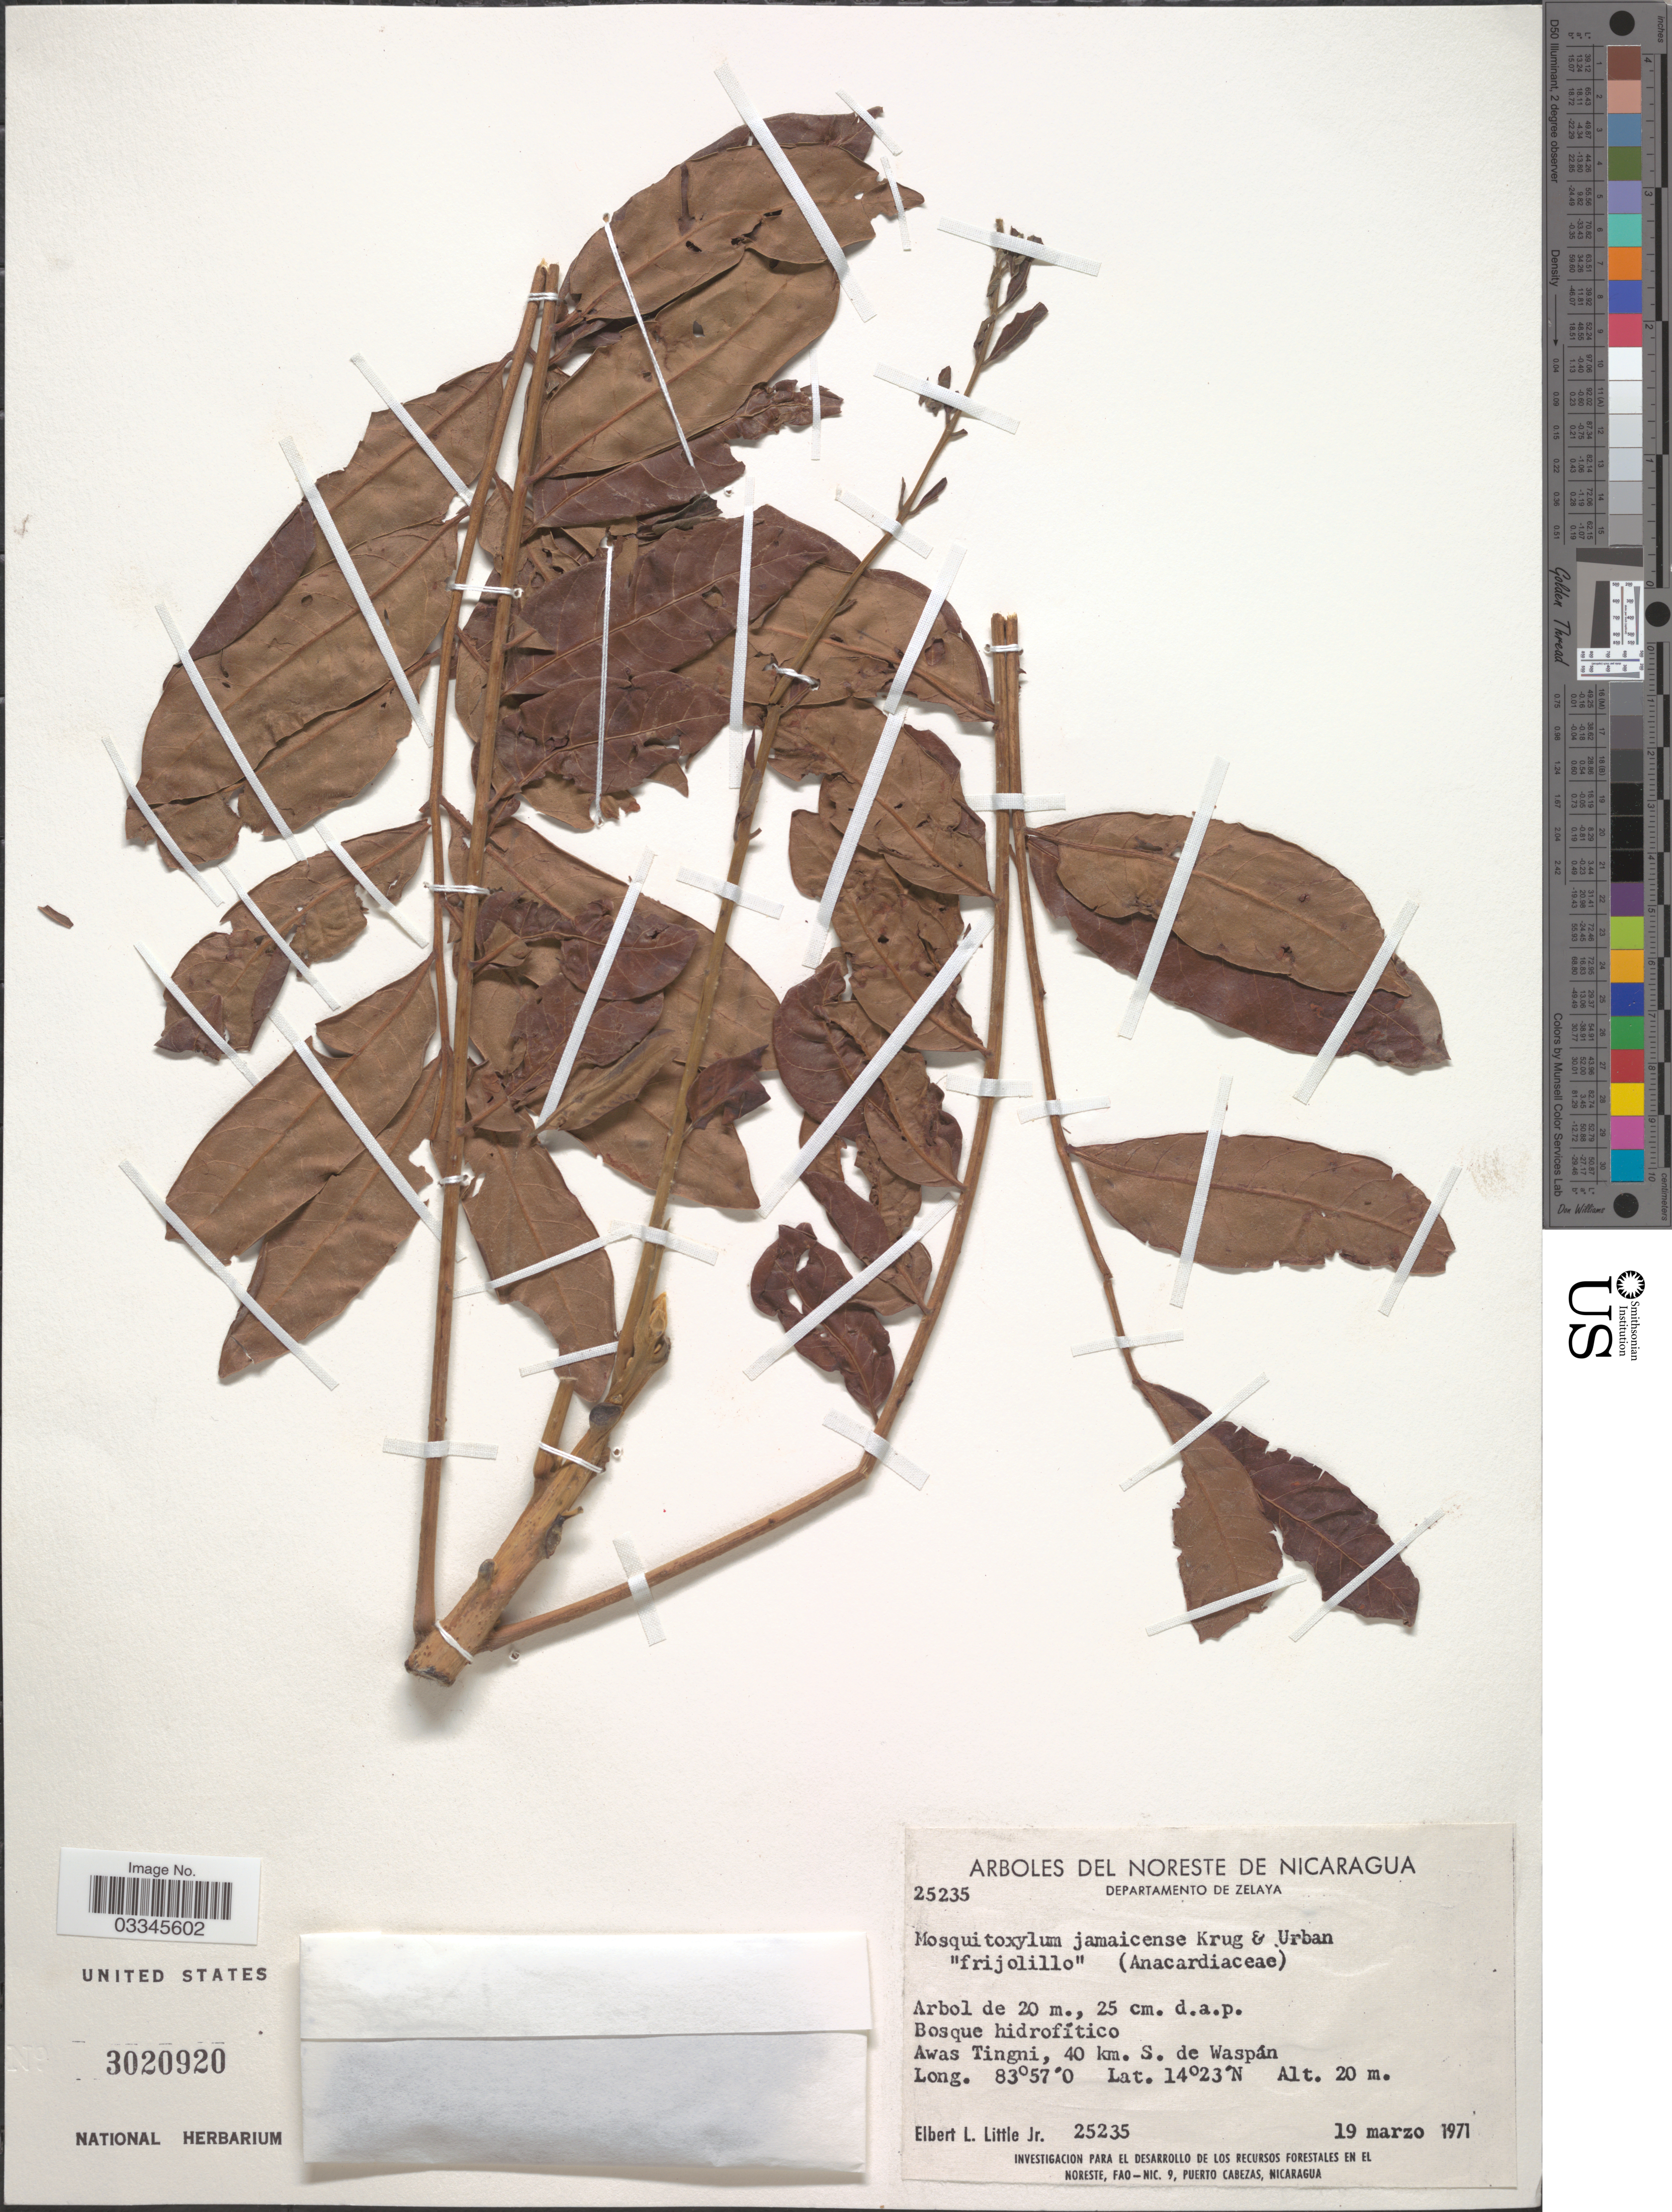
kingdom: Plantae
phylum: Tracheophyta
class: Magnoliopsida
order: Sapindales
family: Anacardiaceae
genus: Mosquitoxylum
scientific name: Mosquitoxylum jamaicense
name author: Krug & Urb.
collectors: E. L. Little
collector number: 25235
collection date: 1971-03-19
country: Nicaragua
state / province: Atlántico Norte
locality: Noreste de Nicaragua. Departamento de Zelaya. Awas Tingni, 40 km. S. de Waspán.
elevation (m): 20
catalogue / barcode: US 3020920